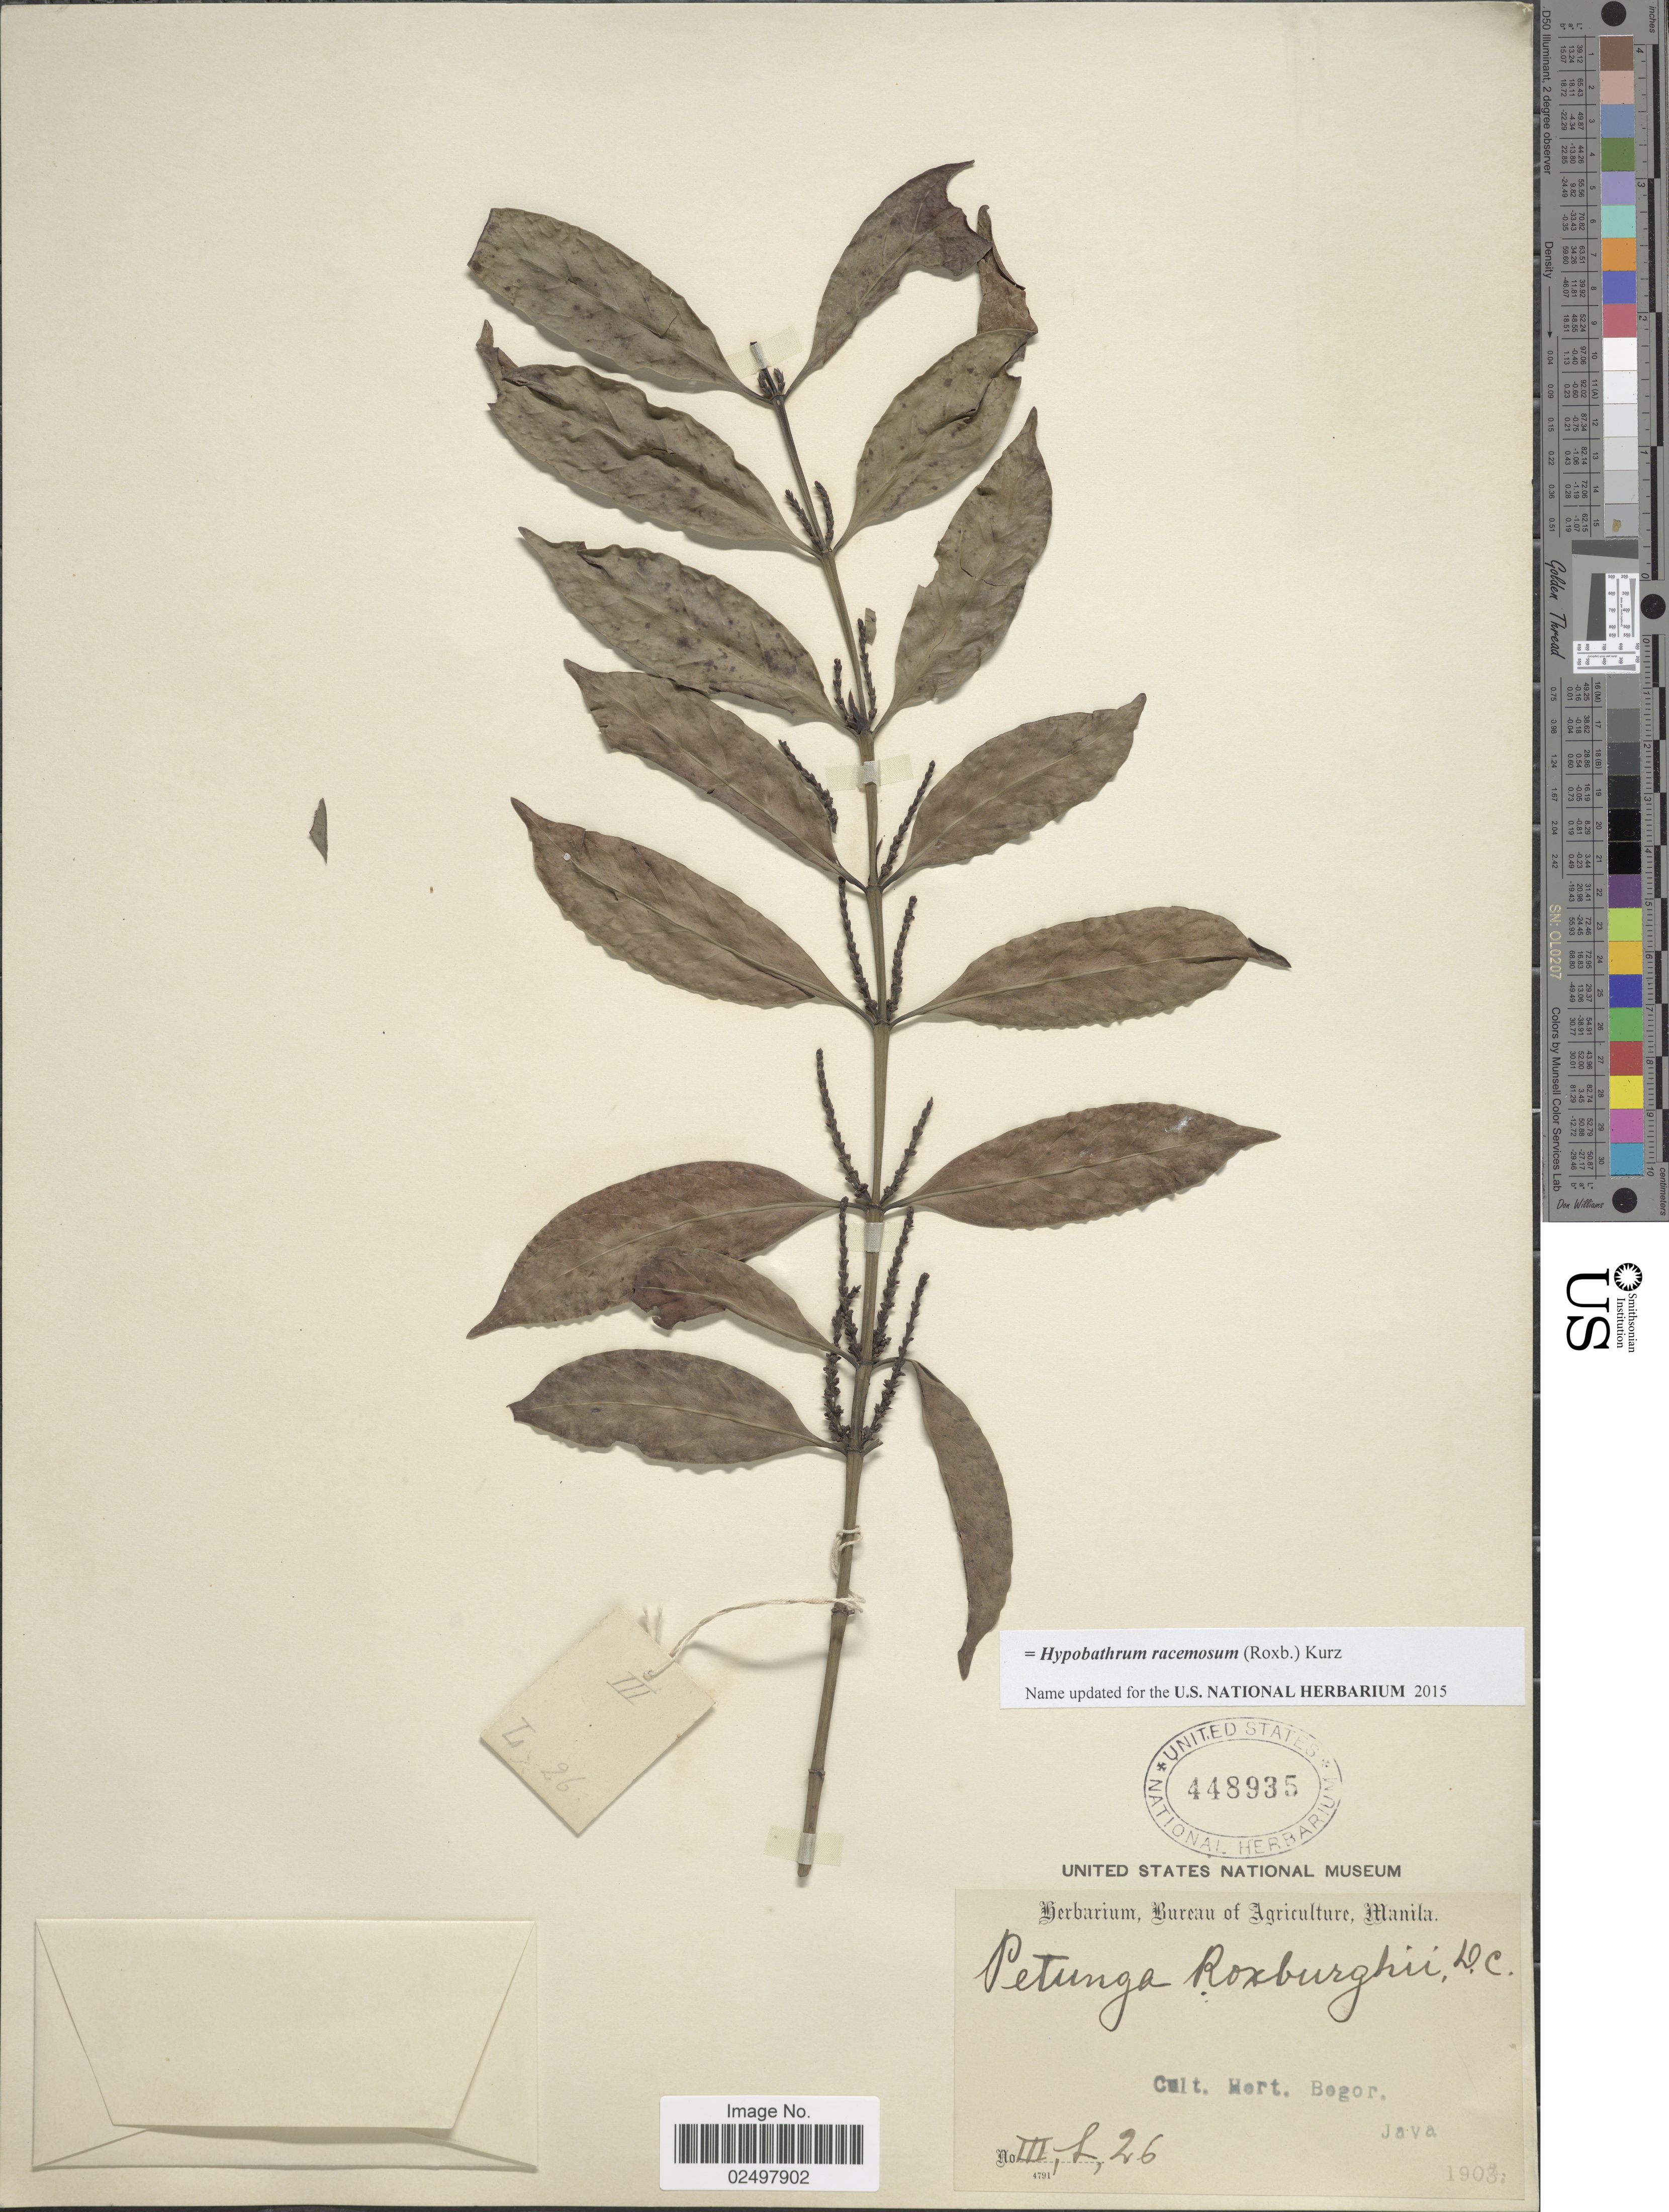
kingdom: Plantae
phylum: Tracheophyta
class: Magnoliopsida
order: Gentianales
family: Rubiaceae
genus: Hypobathrum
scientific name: Hypobathrum racemosum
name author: (Roxb.) Kurz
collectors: ex Herb. Bur. Agric. Manila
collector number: III/L/26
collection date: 1903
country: Indonesia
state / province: Java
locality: Hort. Bogor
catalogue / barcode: US 448935